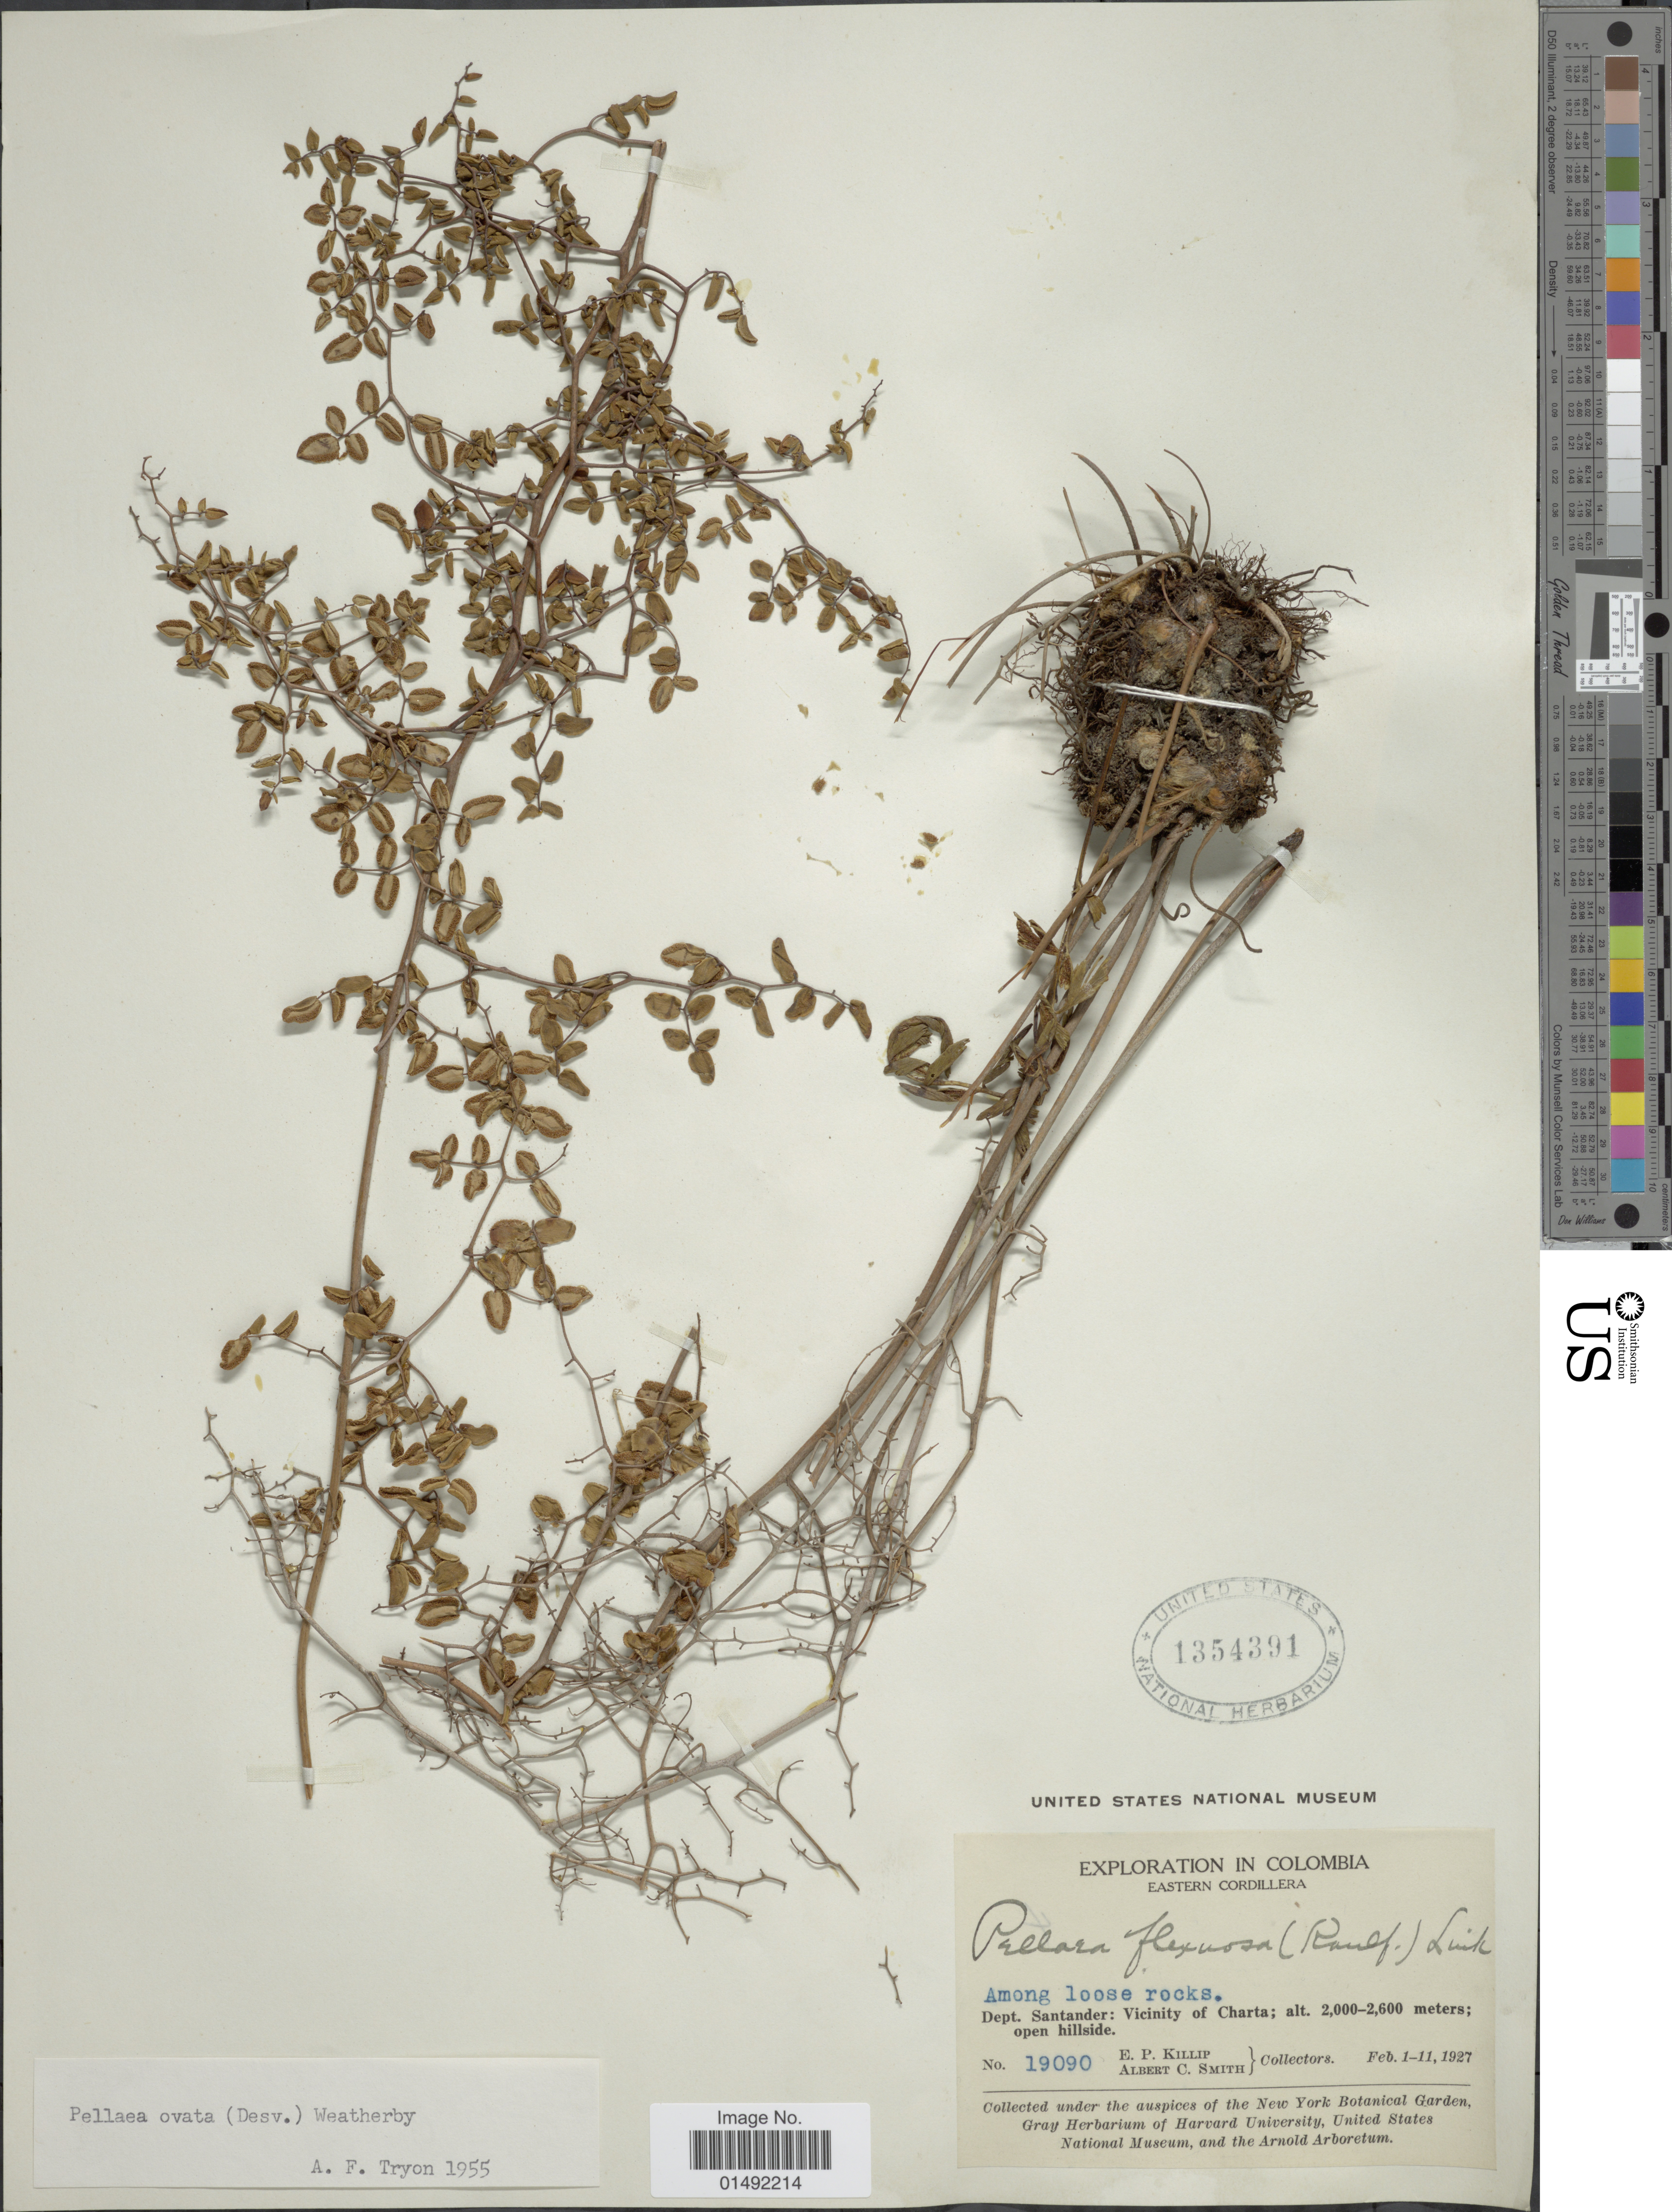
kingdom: Plantae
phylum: Tracheophyta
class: Polypodiopsida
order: Polypodiales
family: Pteridaceae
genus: Pellaea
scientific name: Pellaea ovata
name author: (Desv.) Weath.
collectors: E. P. Killip & A. C. Smith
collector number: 19090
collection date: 1927-02-01/1927-02-11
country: Colombia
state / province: Santander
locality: Eastern Cordillera, Dept. Santander: Vicinity of Charta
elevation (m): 2000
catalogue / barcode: US 1354391